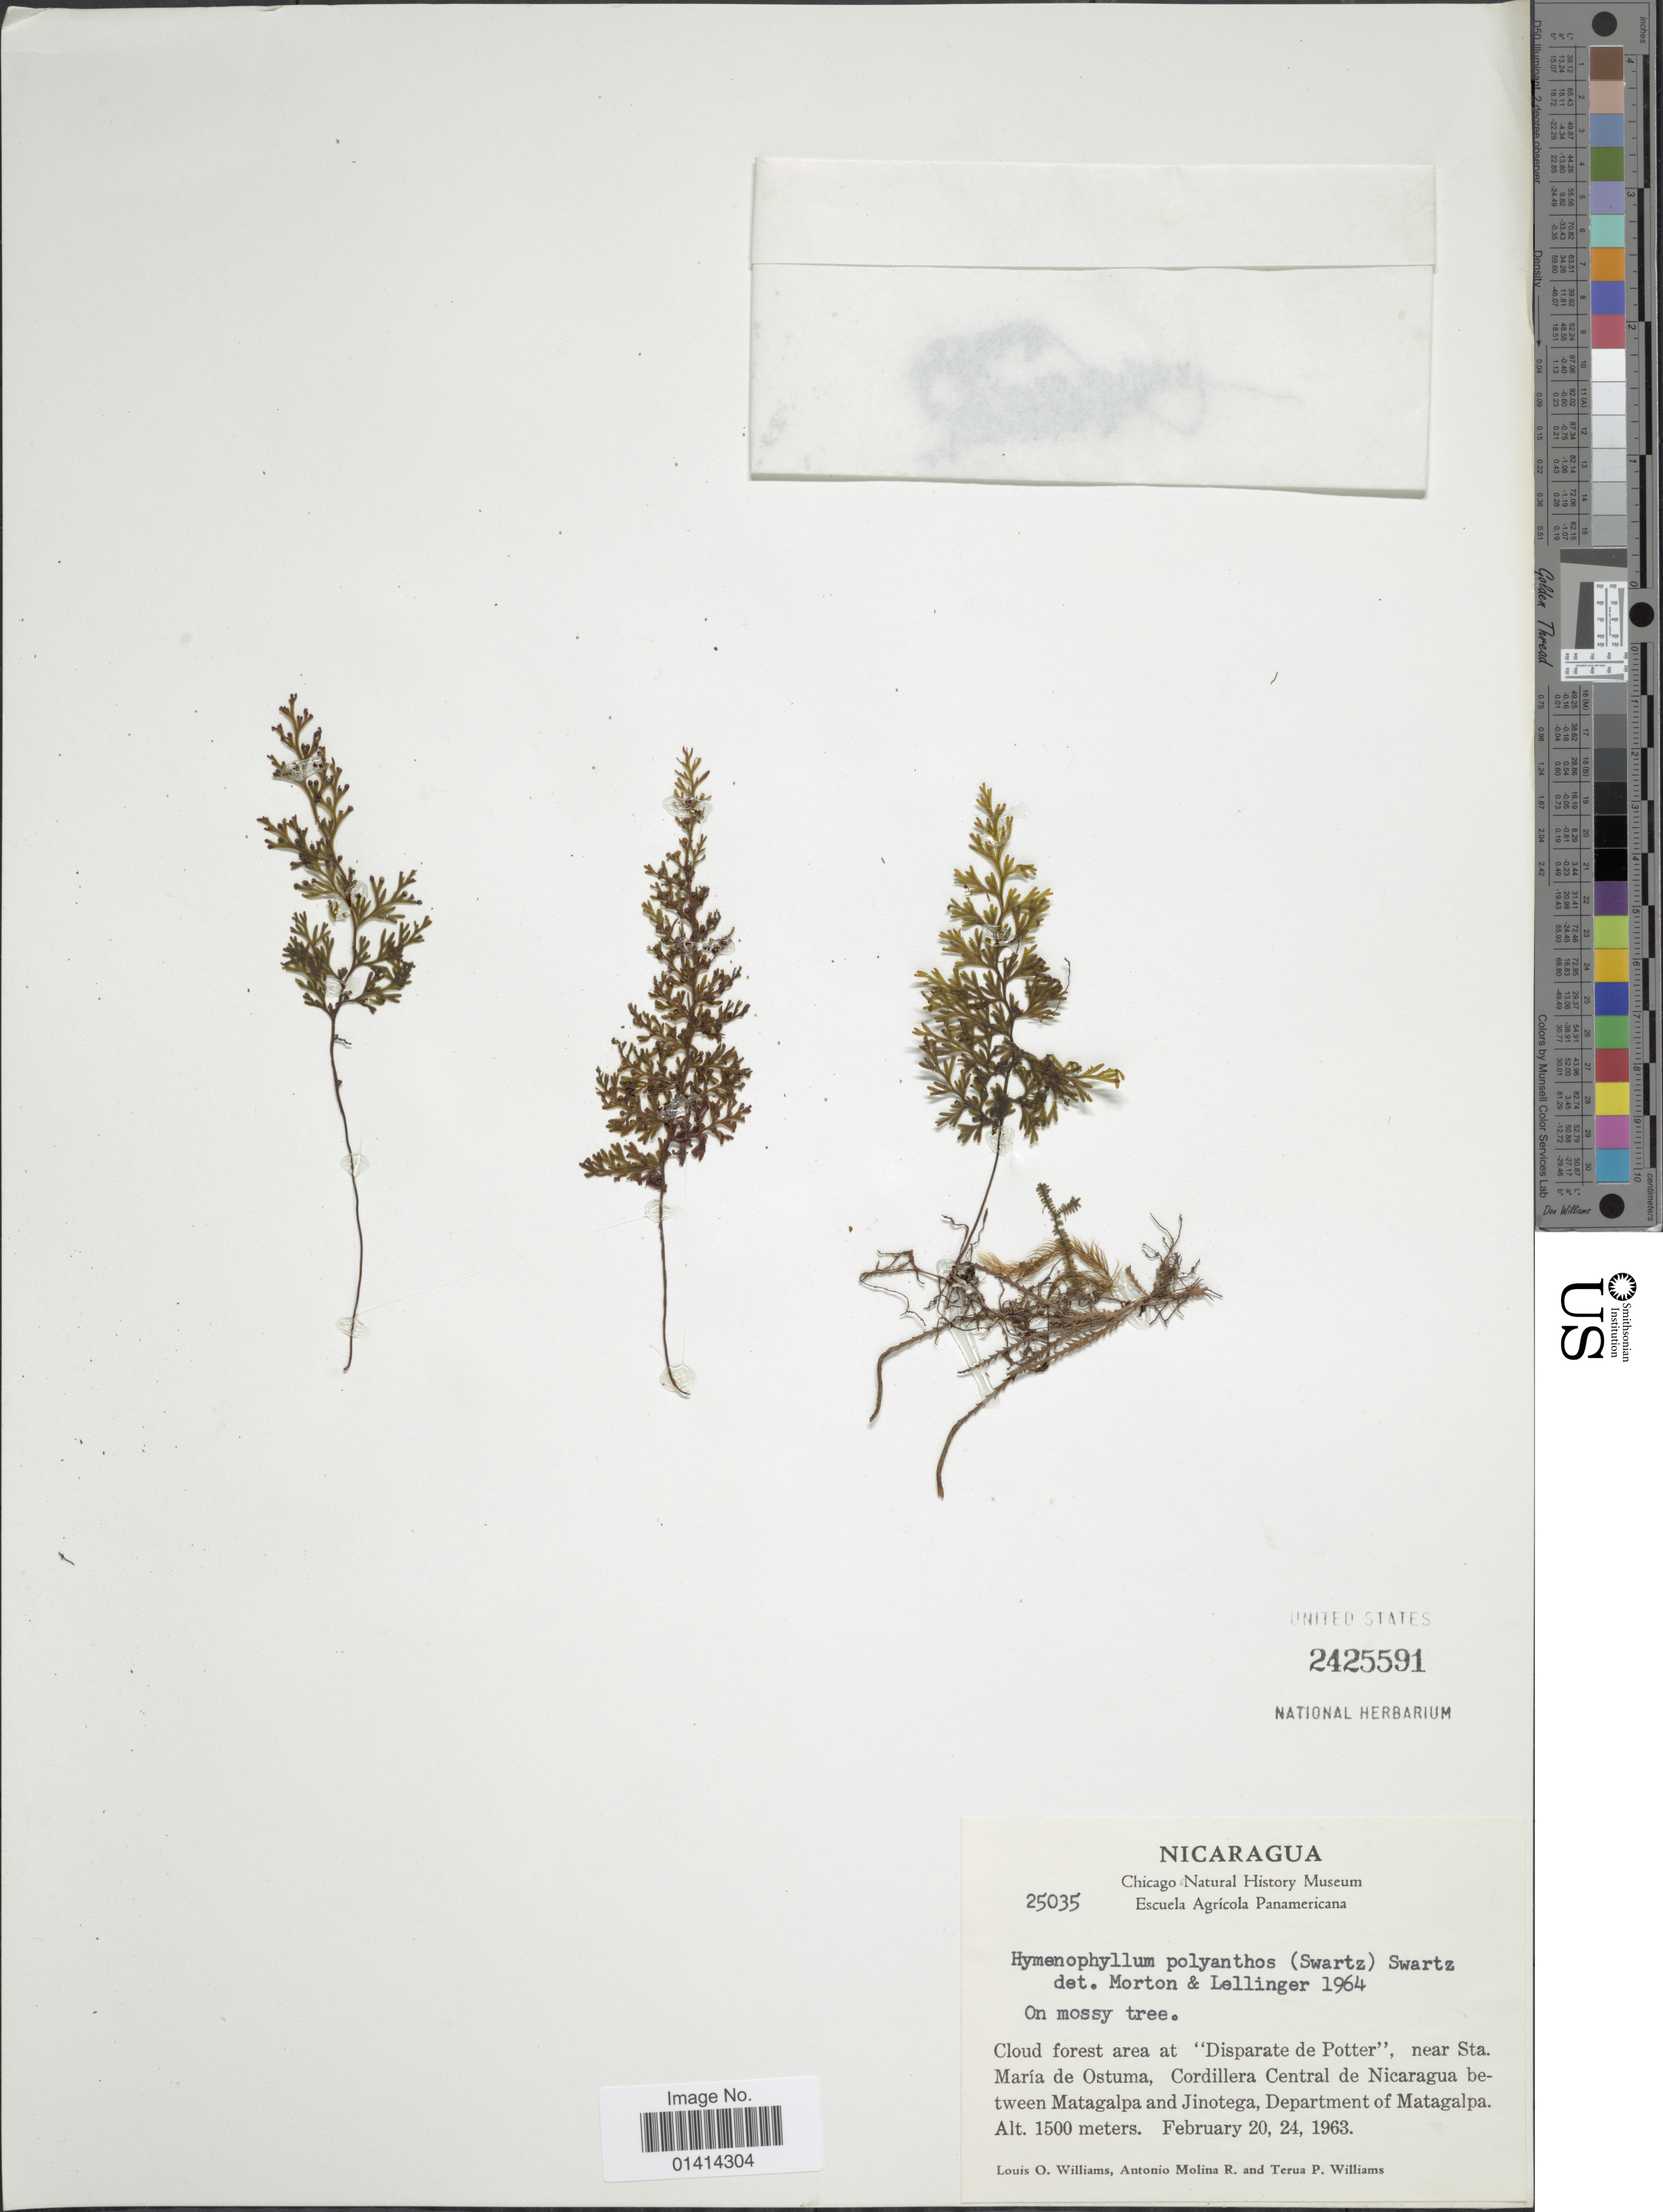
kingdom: Plantae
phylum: Tracheophyta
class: Polypodiopsida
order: Hymenophyllales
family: Hymenophyllaceae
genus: Hymenophyllum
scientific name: Hymenophyllum polyanthos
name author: (Sw.) Sw.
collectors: L. O. Williams, A. Molina R. & T. P. Williams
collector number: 25035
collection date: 1963-02-20/1963-02-24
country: Nicaragua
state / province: Matagalpa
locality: Cloud forest area at 'Disperate de Potter', near Sta. Maria de Ostuma, Cordillera Central de Nicaragua between Matagalpa and Jinotega, Department of Matagalpa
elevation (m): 1500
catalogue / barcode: US 2425591